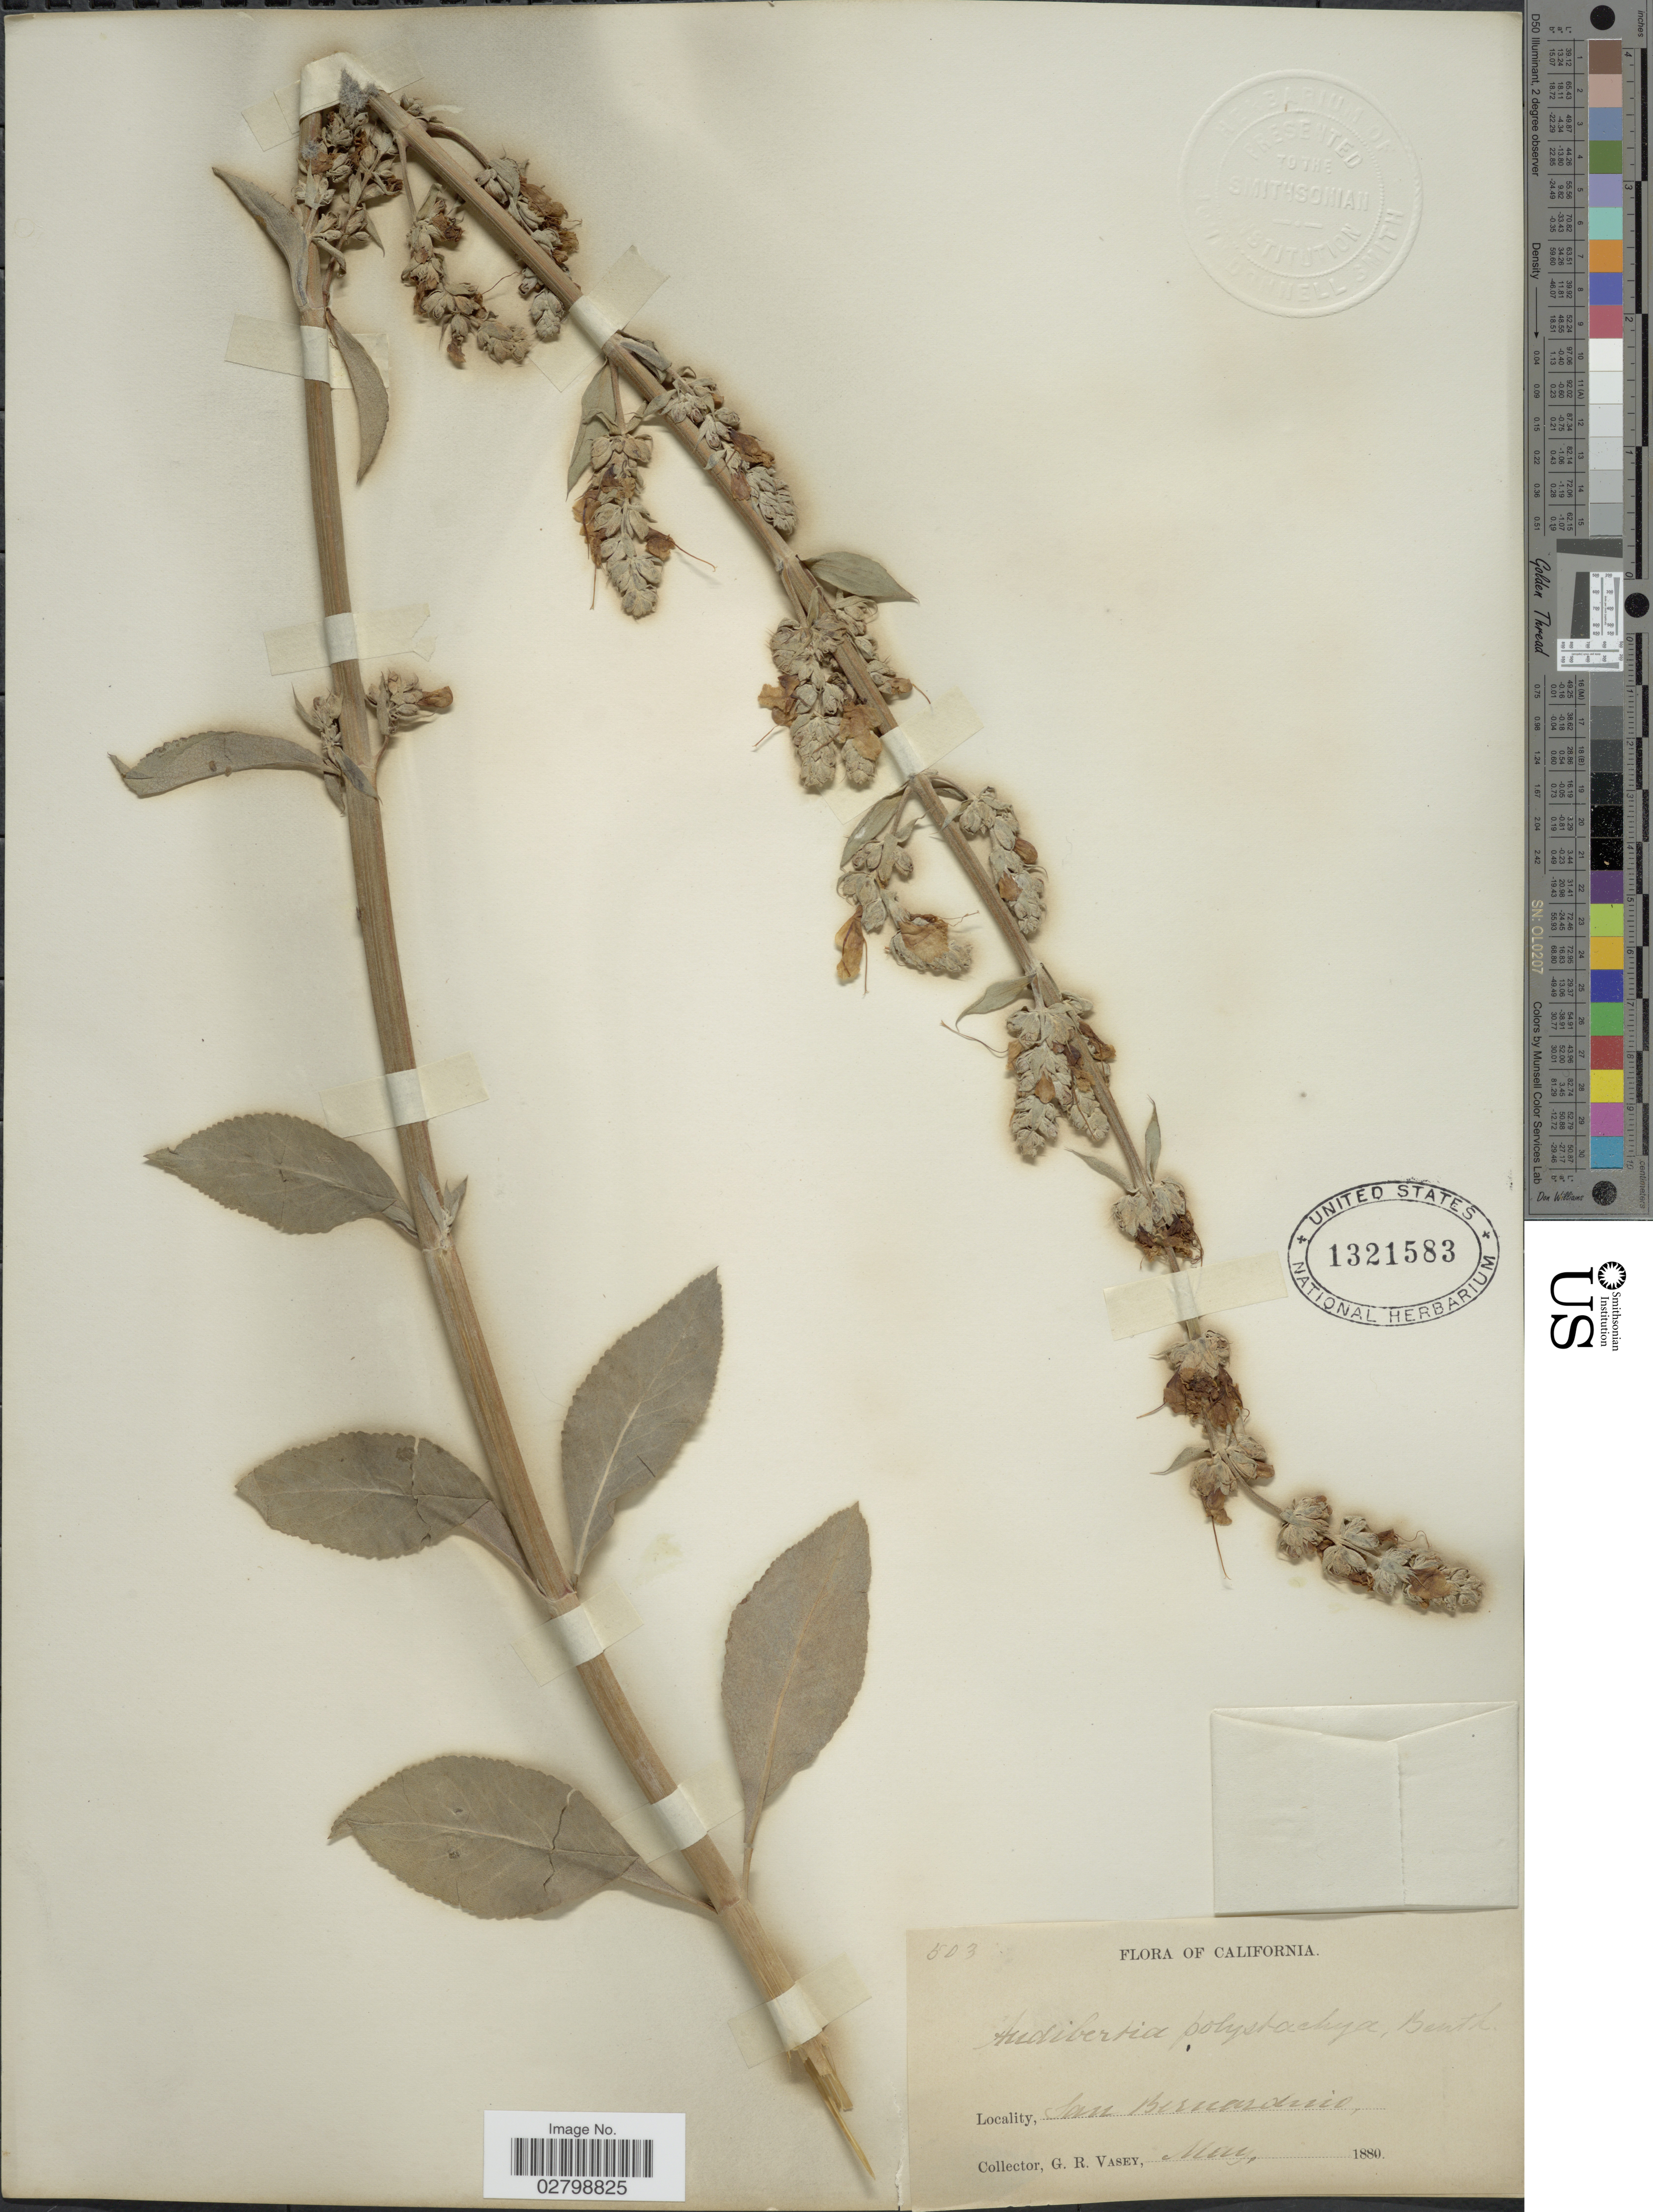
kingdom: Plantae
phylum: Tracheophyta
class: Magnoliopsida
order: Lamiales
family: Lamiaceae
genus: Salvia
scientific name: Salvia apiana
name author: Jeps.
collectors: G. R. Vasey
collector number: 503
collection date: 1880-05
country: United States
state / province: California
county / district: San Bernardino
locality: San Bernardino.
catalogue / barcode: US 1321583